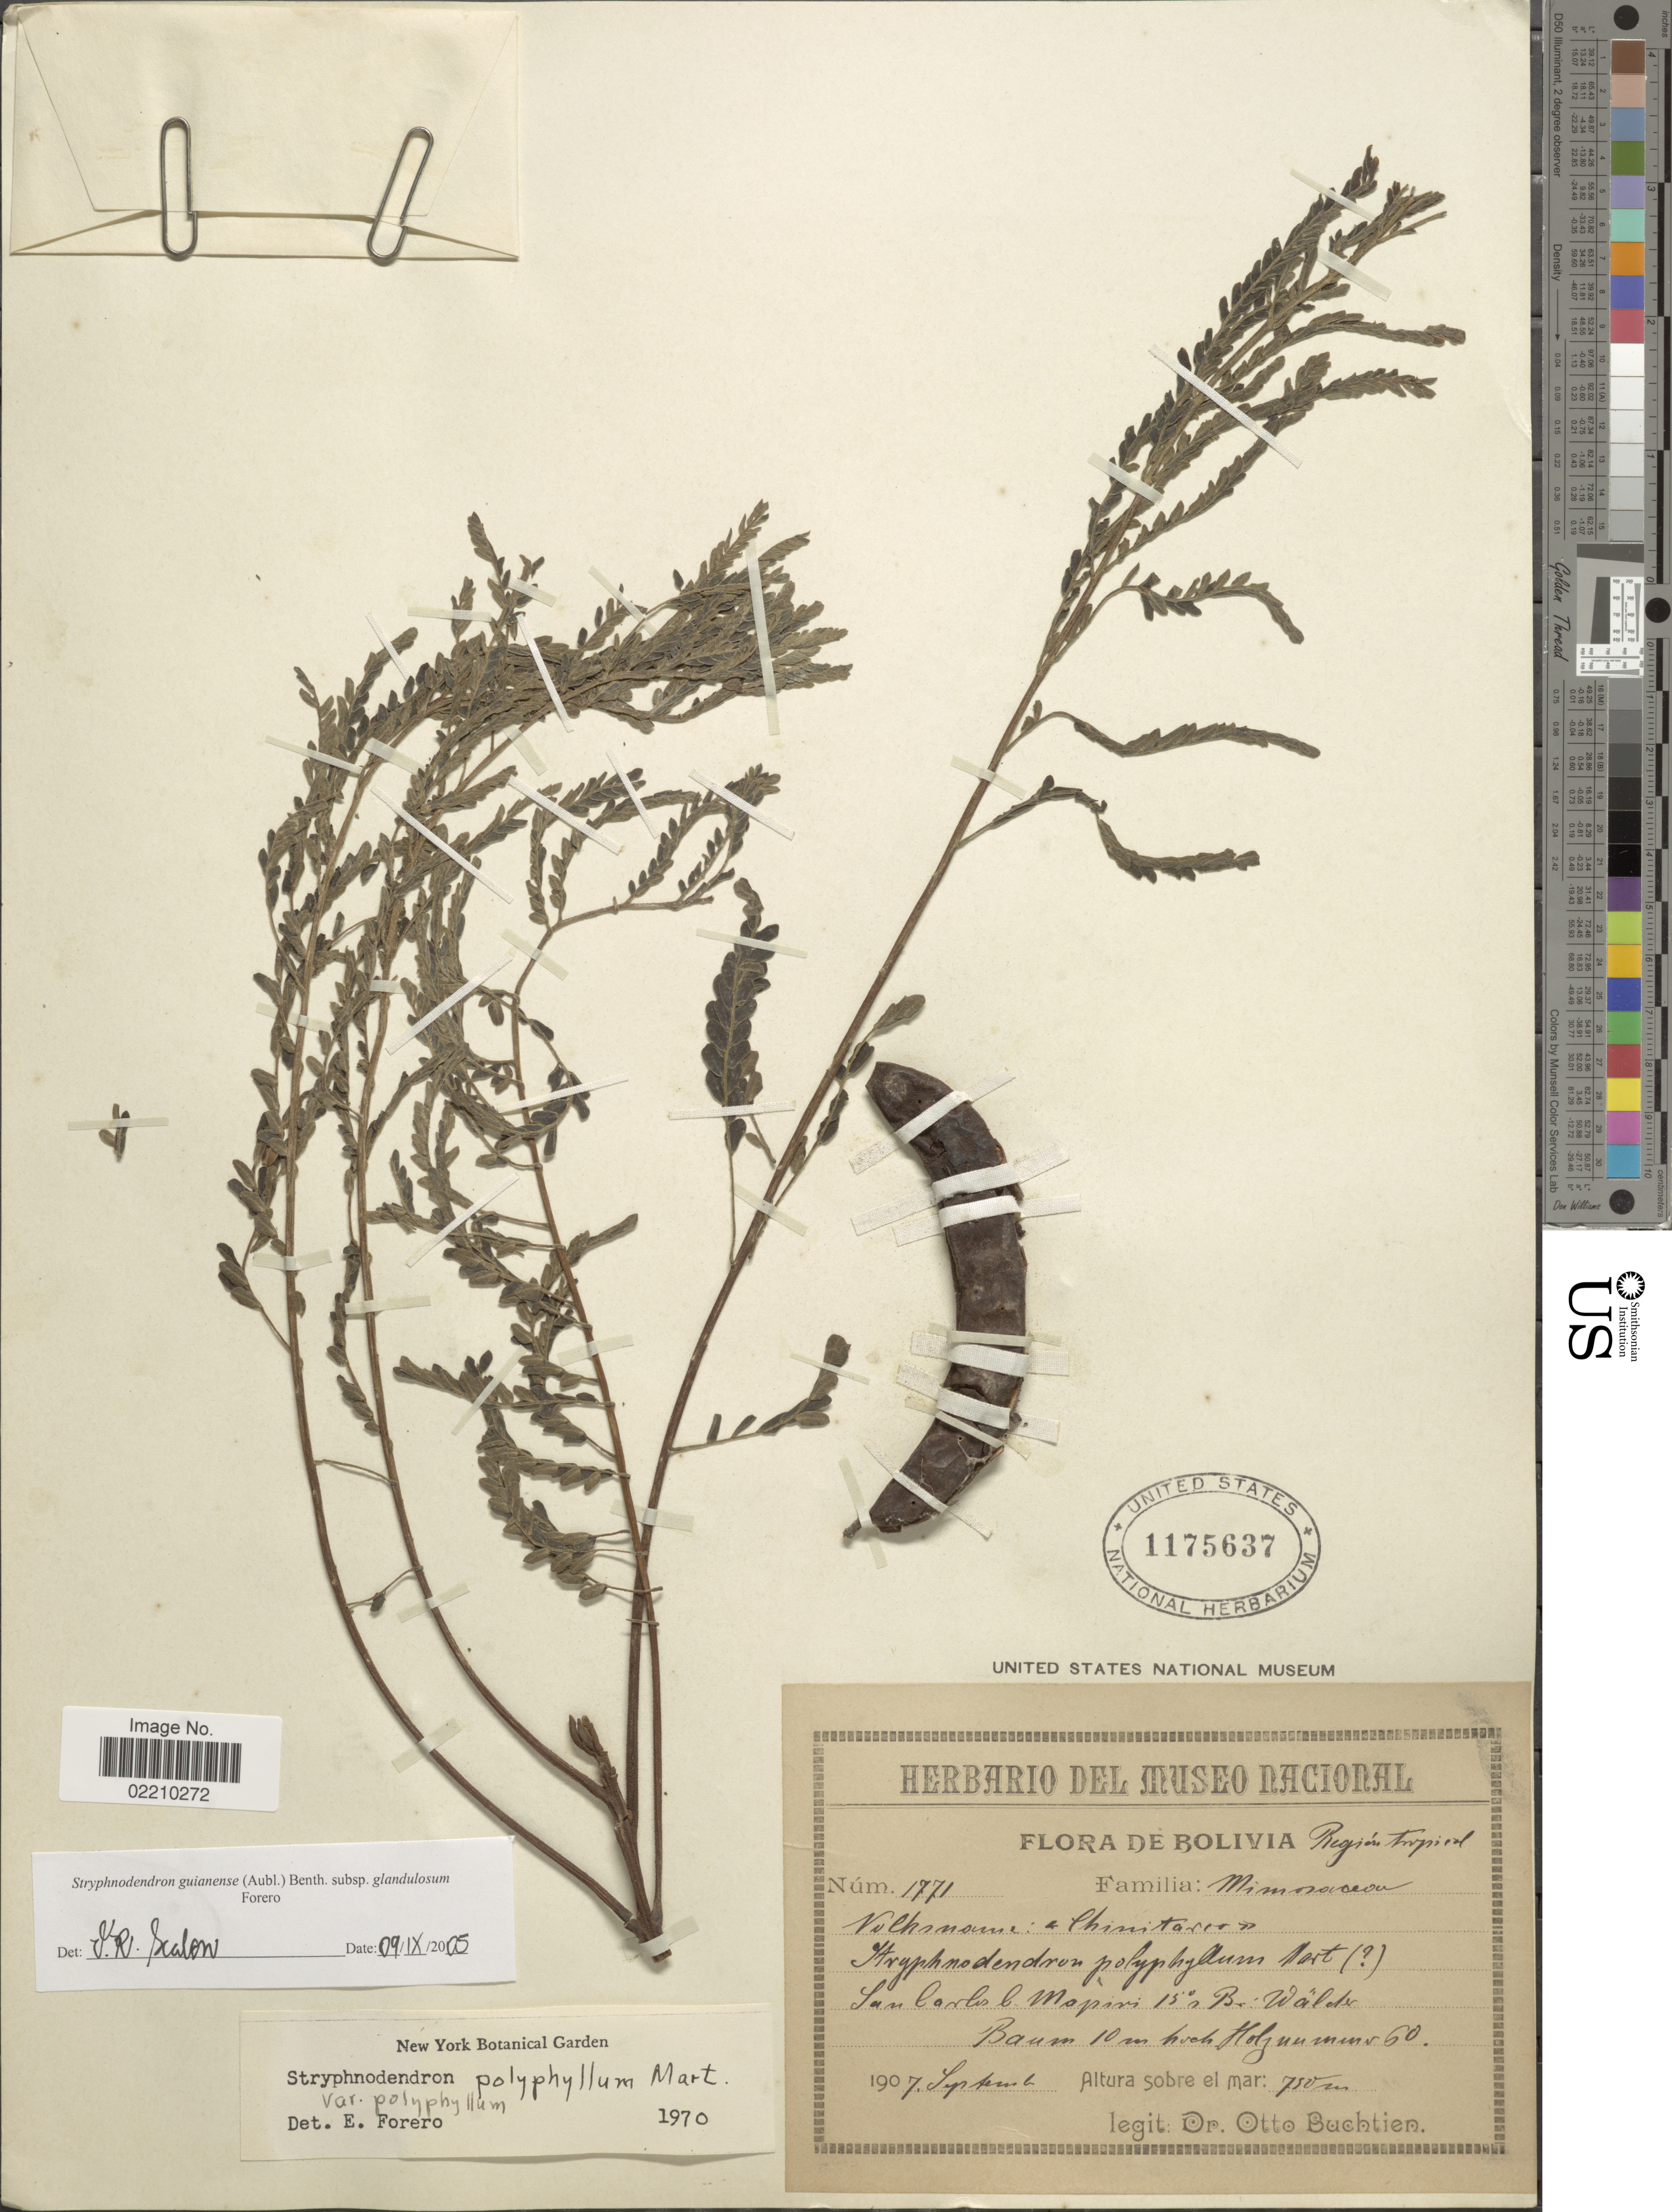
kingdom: Plantae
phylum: Tracheophyta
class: Magnoliopsida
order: Fabales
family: Fabaceae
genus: Stryphnodendron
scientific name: Stryphnodendron guianense subsp. glandulosum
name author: Forero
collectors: O. Buchtien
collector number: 1771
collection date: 1907-09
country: Bolivia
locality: Region tropical, San Carlos b. Mapiri 15°n Br.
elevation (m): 750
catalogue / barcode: US 1175637